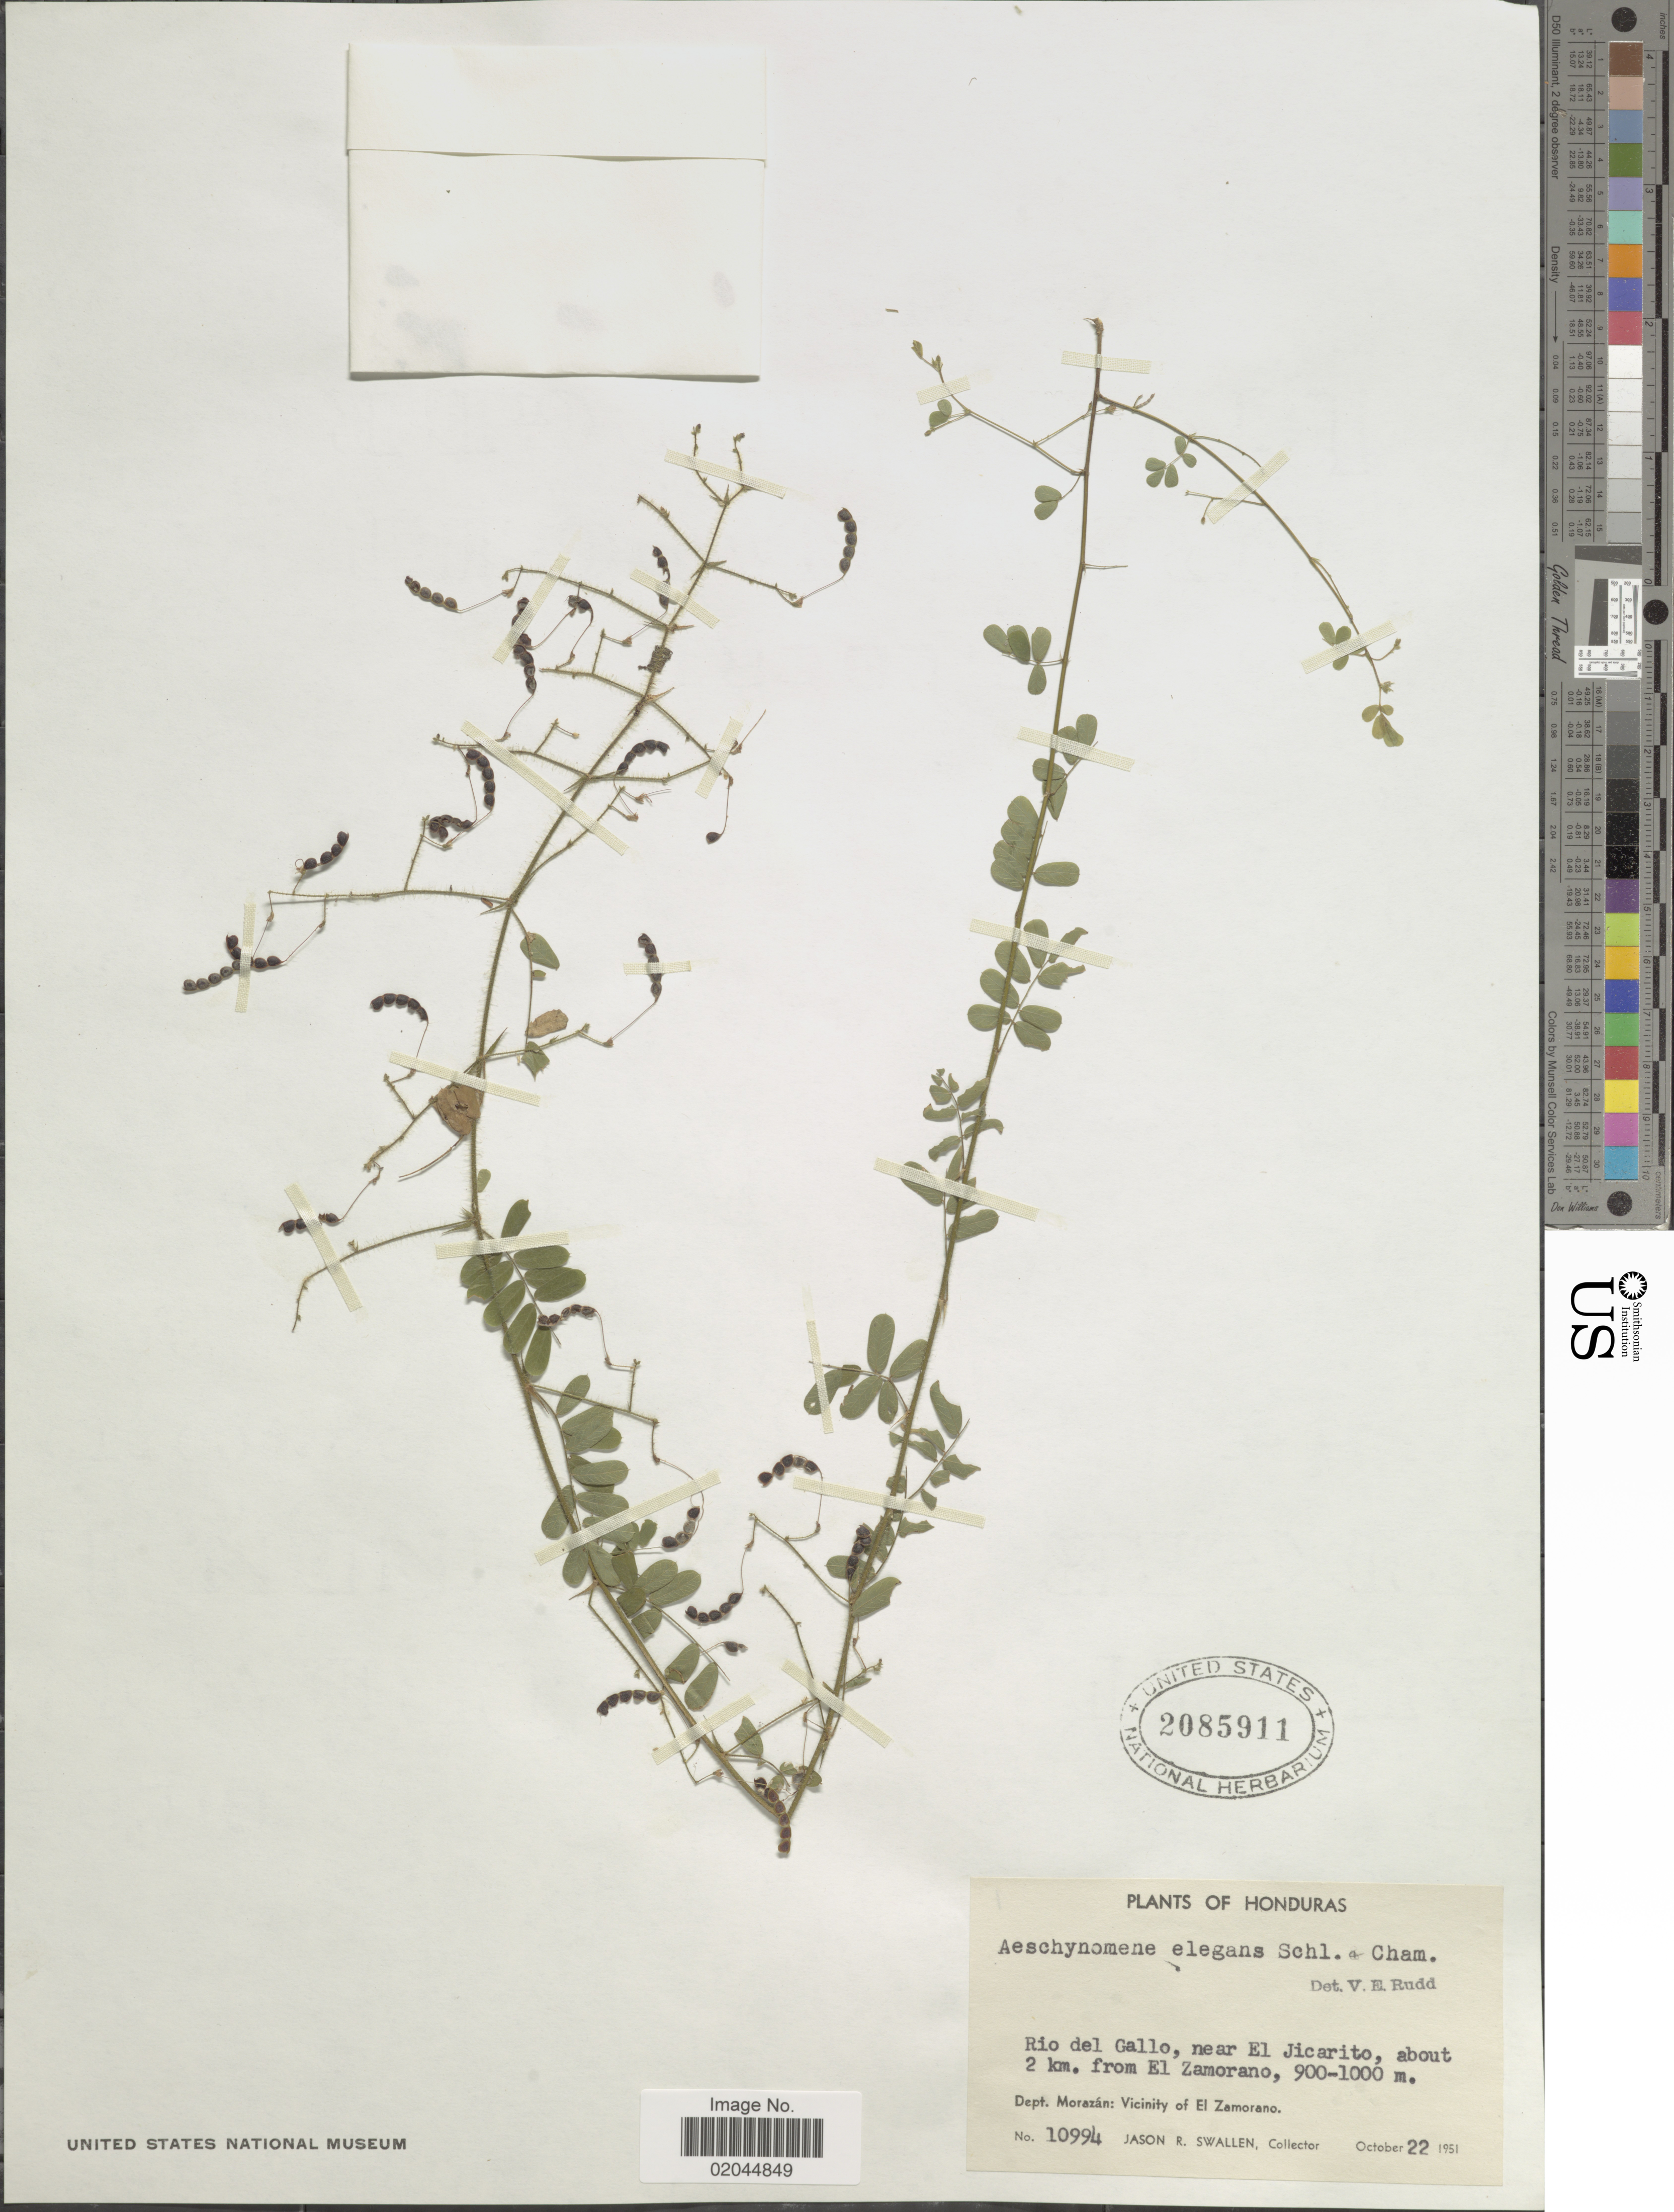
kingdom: Plantae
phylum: Tracheophyta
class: Magnoliopsida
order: Fabales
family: Fabaceae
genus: Aeschynomene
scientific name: Aeschynomene elegans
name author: Cham. ex Schltdl.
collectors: J. R. Swallen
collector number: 10994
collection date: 1951-10-22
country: Honduras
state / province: Fco. Morazán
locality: Rio del Gallo, near El Jicarito, about 2 km. from El Zamorano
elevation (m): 900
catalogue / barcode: US 2085911